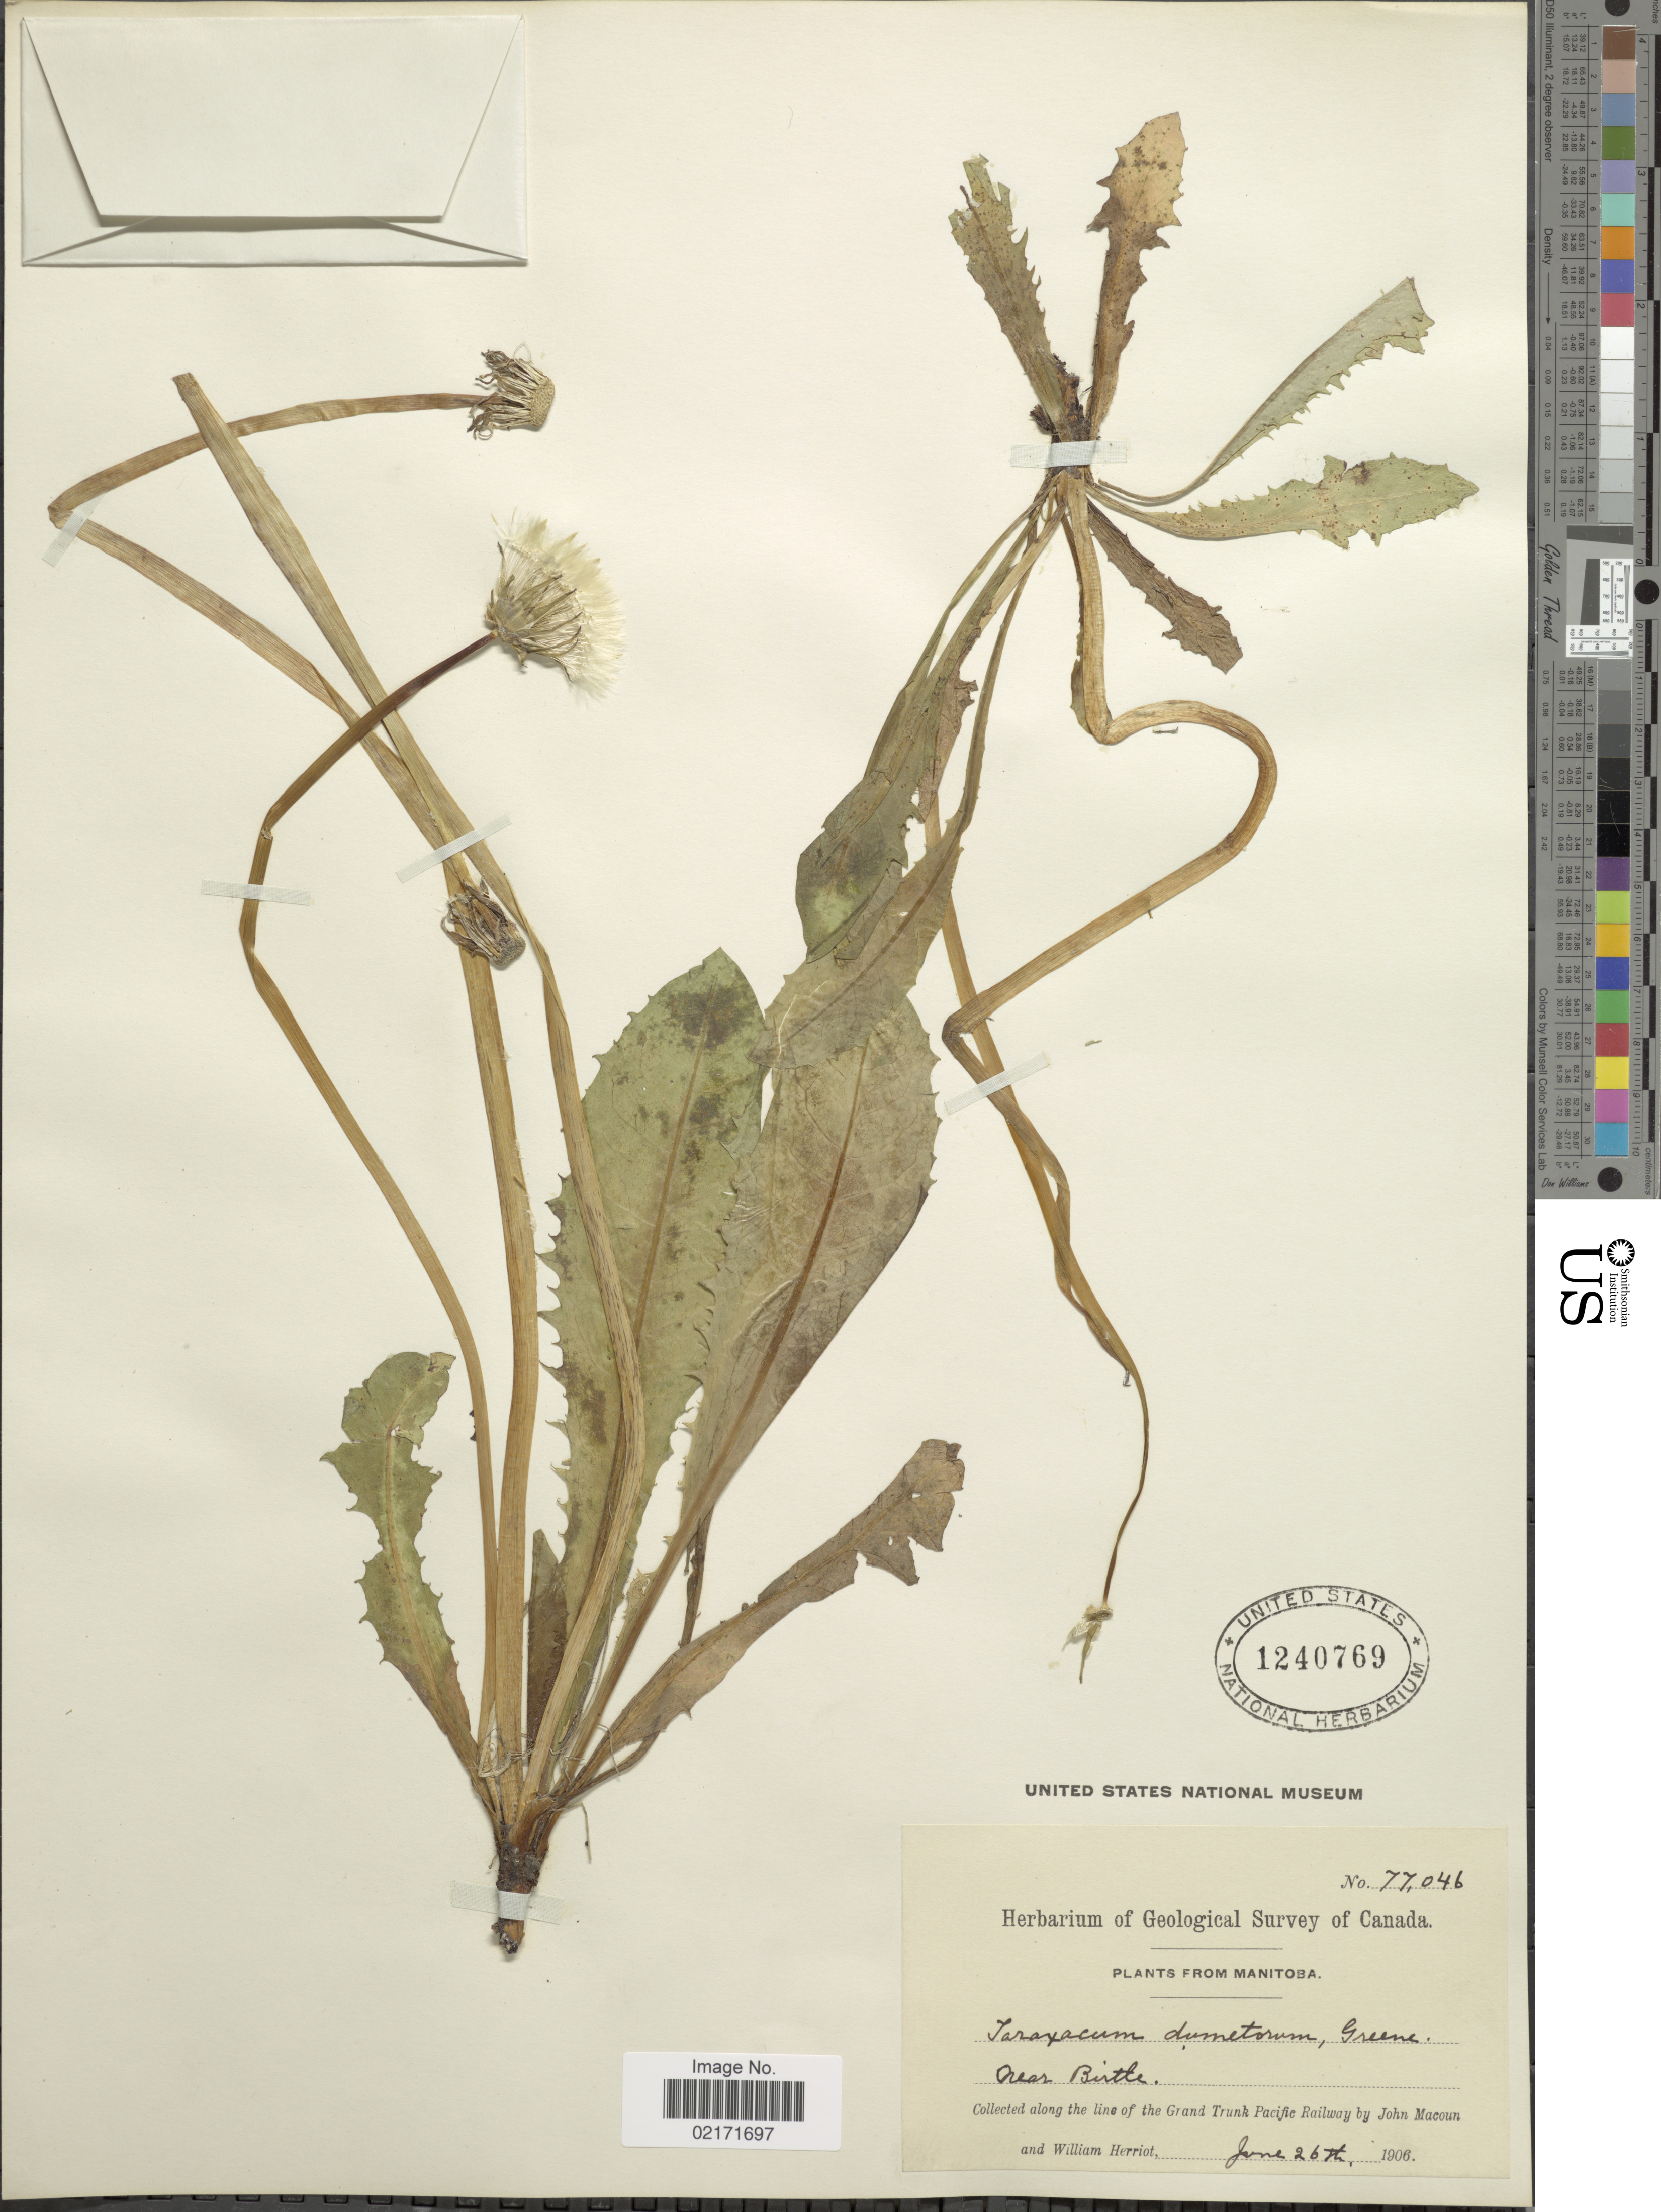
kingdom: Plantae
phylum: Tracheophyta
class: Magnoliopsida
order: Asterales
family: Asteraceae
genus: Taraxacum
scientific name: Taraxacum dumetorum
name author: Greene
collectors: J. Macoun & W. Herriot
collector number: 77046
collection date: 1906-06-26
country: Canada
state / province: Manitoba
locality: Near Birtle. Along the lineof the Grand Trunk Pacific Railway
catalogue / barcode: US 1240769